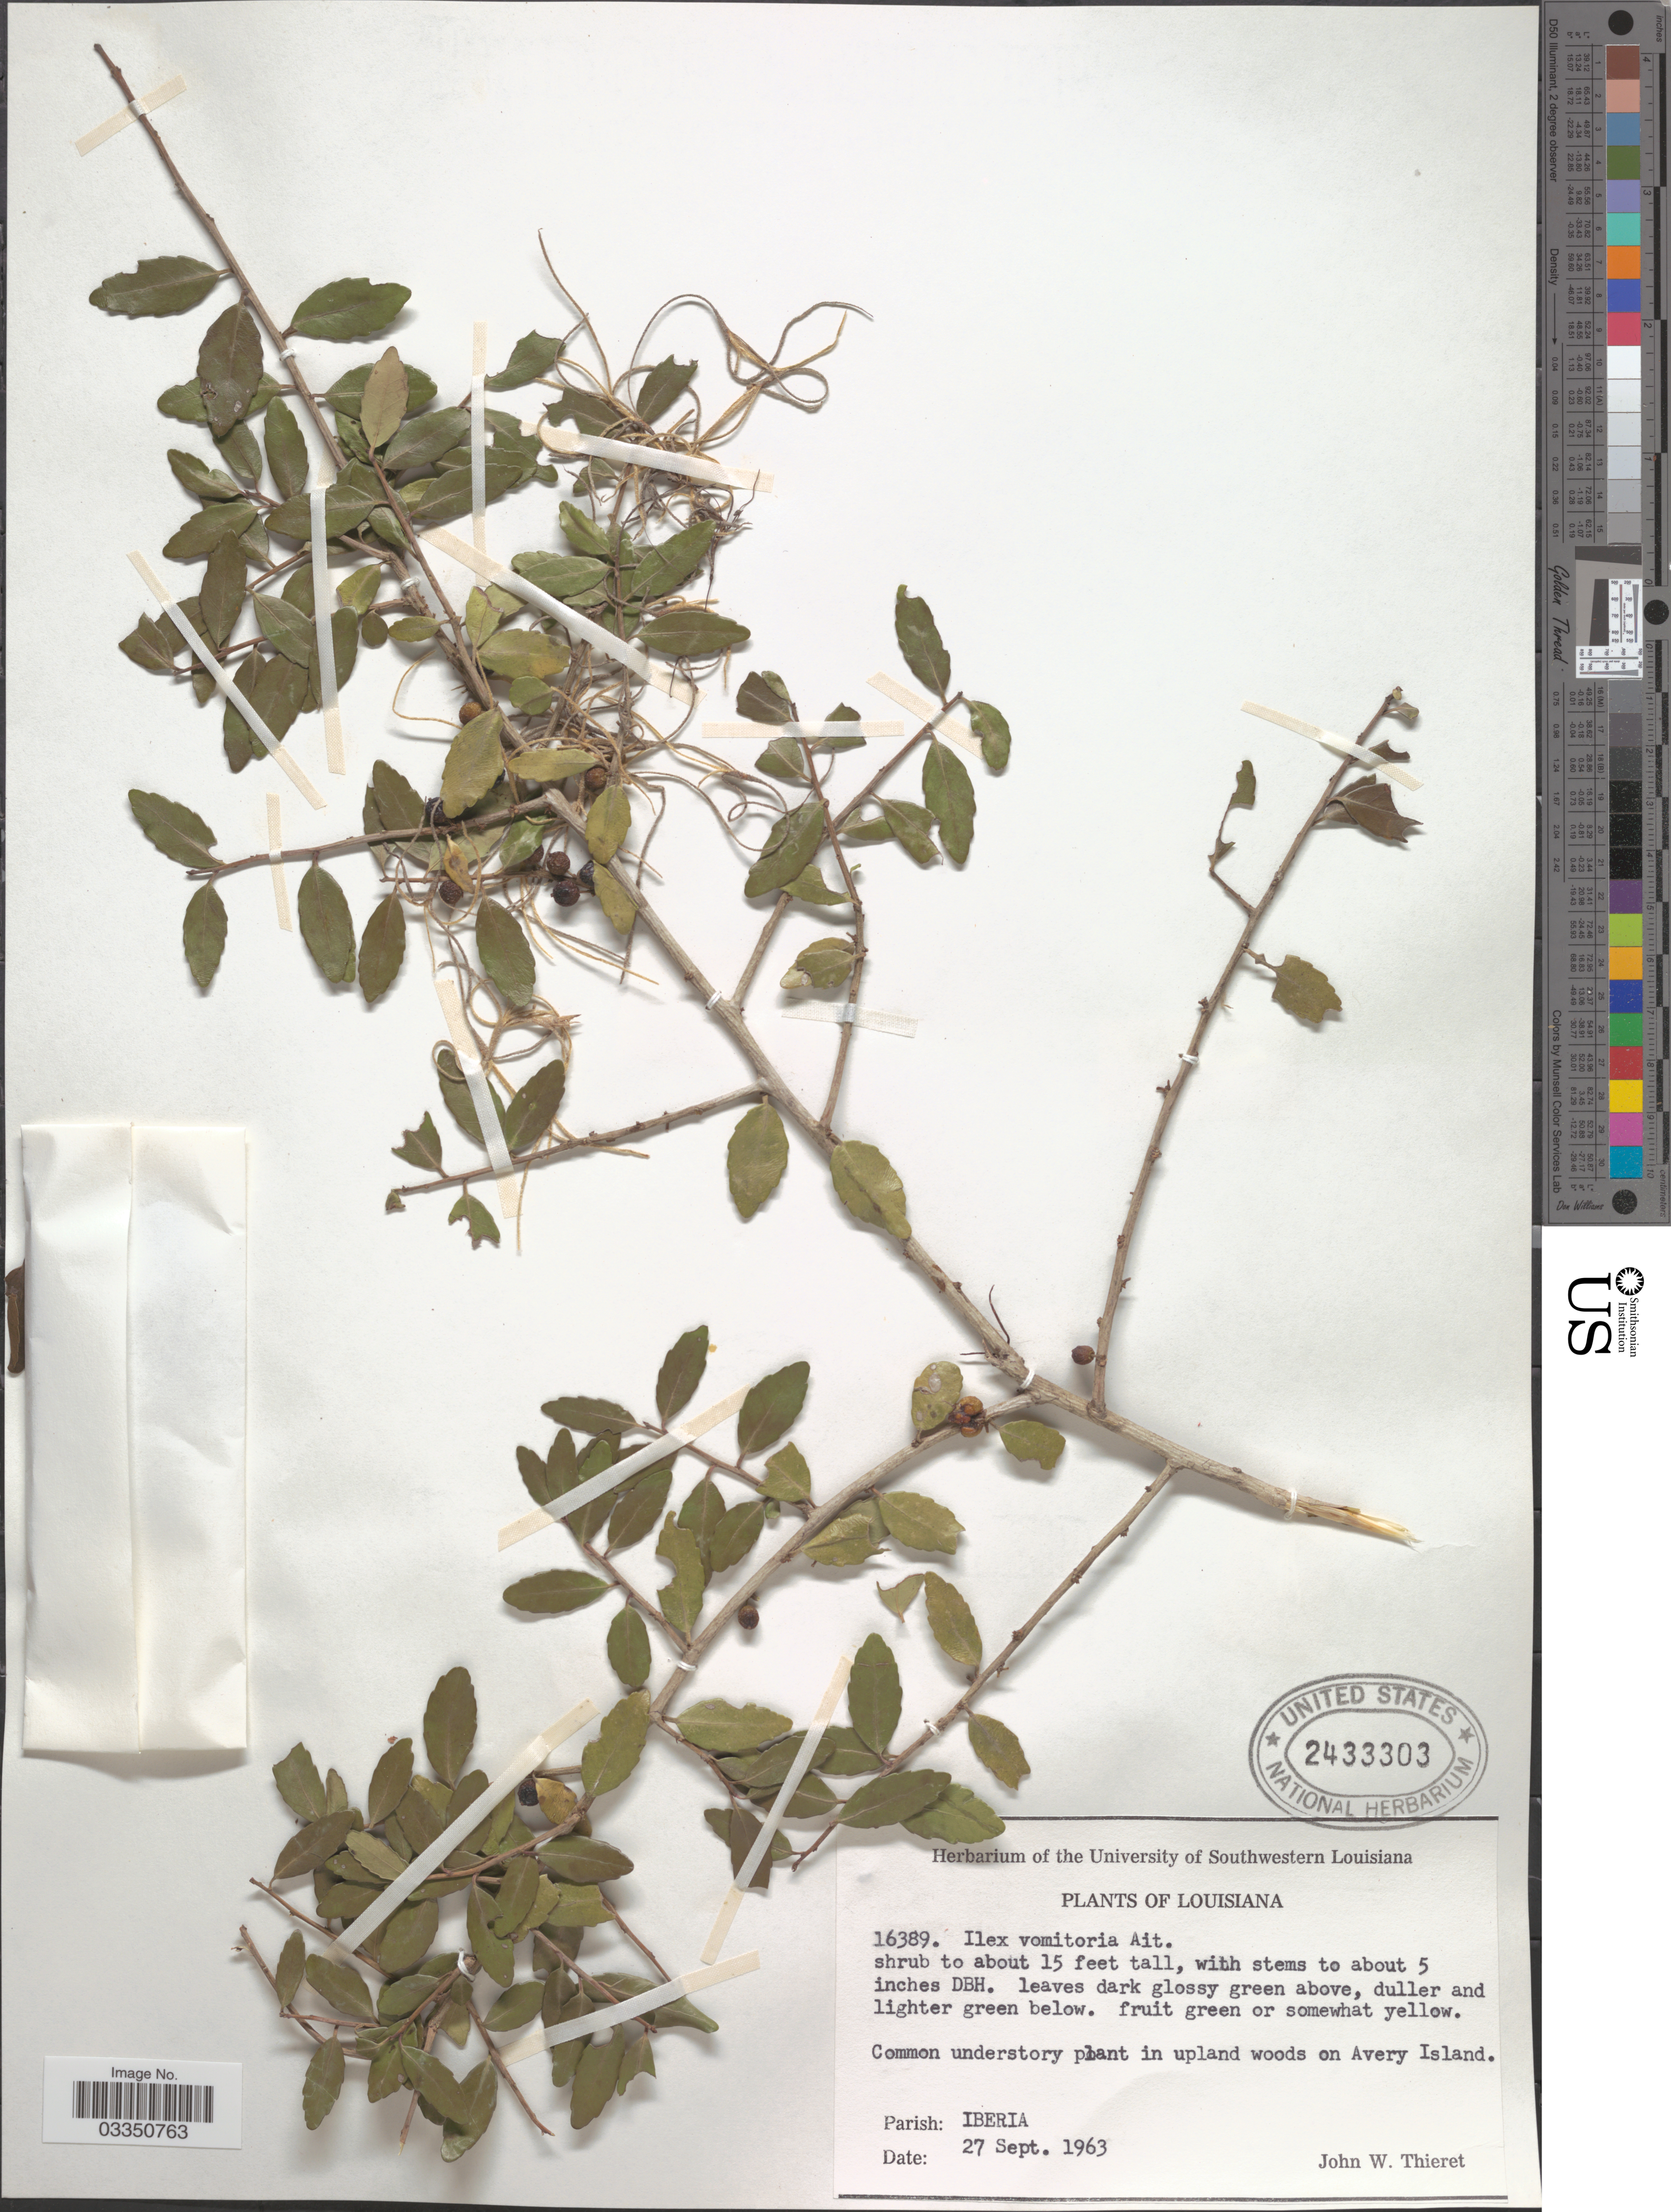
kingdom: Plantae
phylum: Tracheophyta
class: Magnoliopsida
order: Aquifoliales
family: Aquifoliaceae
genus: Ilex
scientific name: Ilex vomitoria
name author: Aiton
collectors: J. W. Thieret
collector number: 16389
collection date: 1963-09-27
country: United States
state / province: Louisiana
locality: Common understory plant in upland woods on Avery Island. Parish: Iberia.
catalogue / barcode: US 2433303